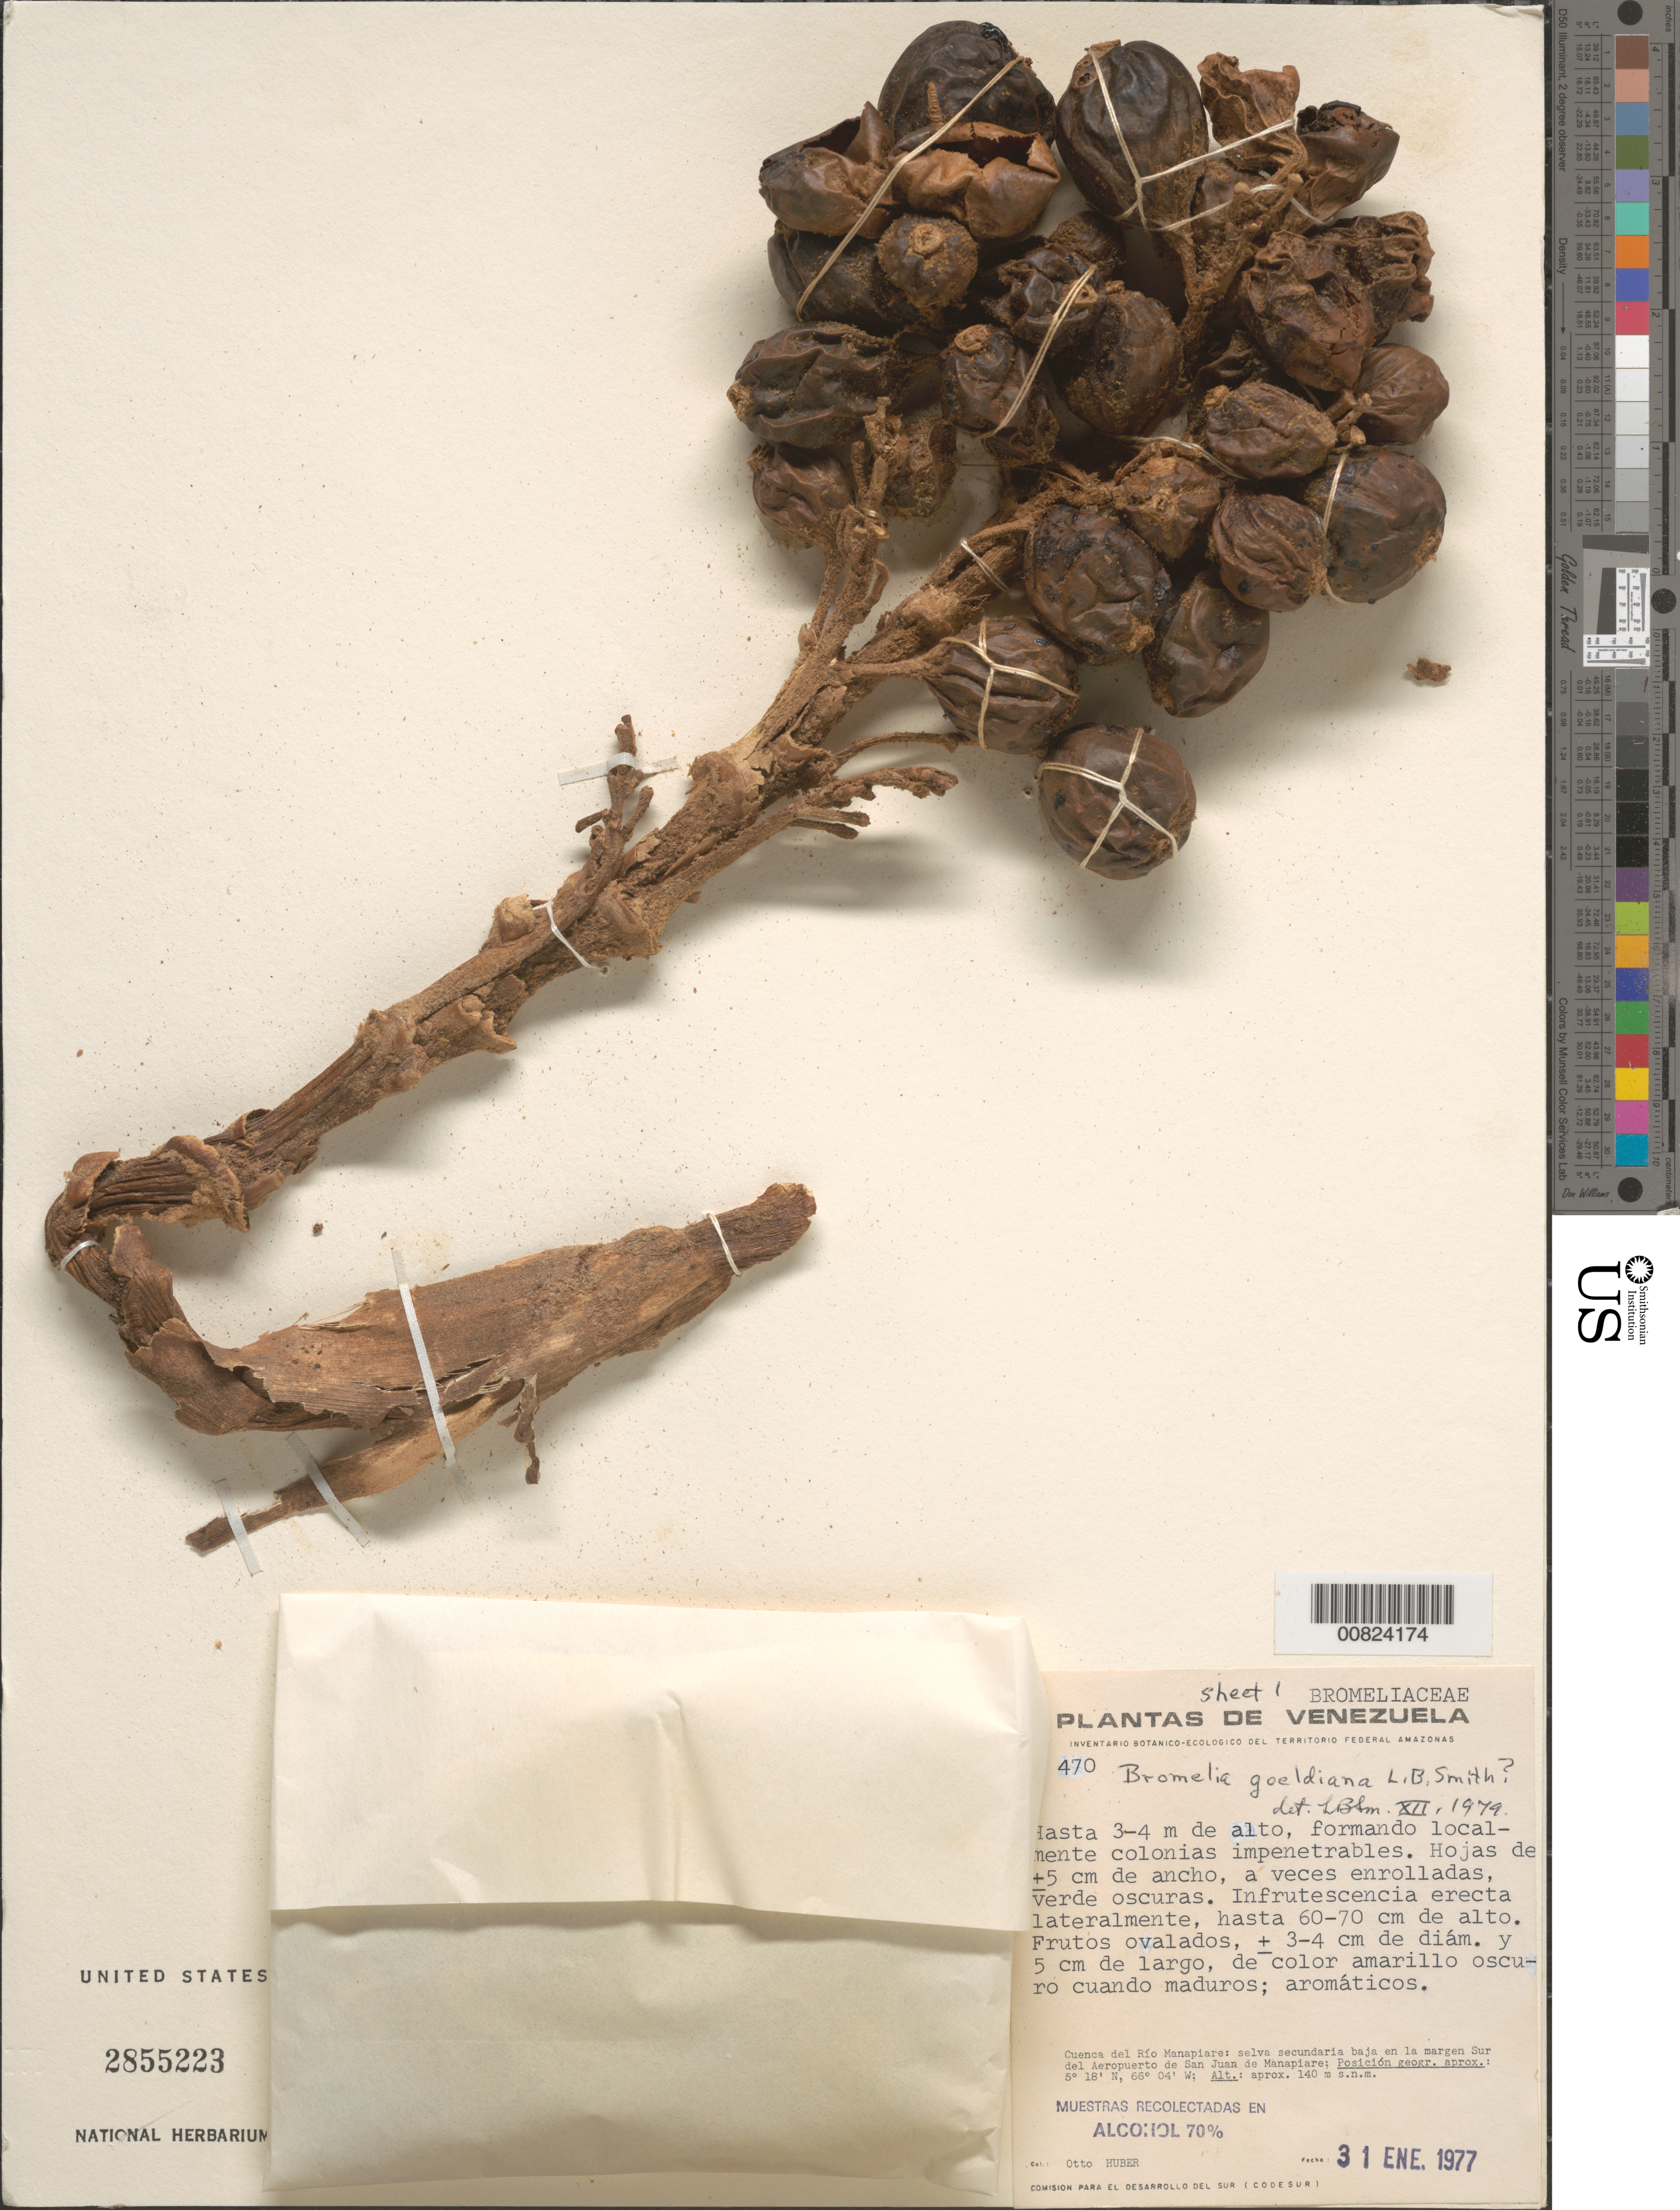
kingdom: Plantae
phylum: Tracheophyta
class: Liliopsida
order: Poales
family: Bromeliaceae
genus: Bromelia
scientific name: Bromelia goeldiana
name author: L.B. Sm.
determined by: Smith, Lyman B., (US), NMNH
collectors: O. Huber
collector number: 470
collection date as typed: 31-Jan-77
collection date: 1977-01-31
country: Venezuela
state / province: Amazonas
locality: Río Manapiare river basin; S edge of airport of San Juan de Manapiare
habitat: Selva secundaria baja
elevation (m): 140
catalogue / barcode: US 2855223